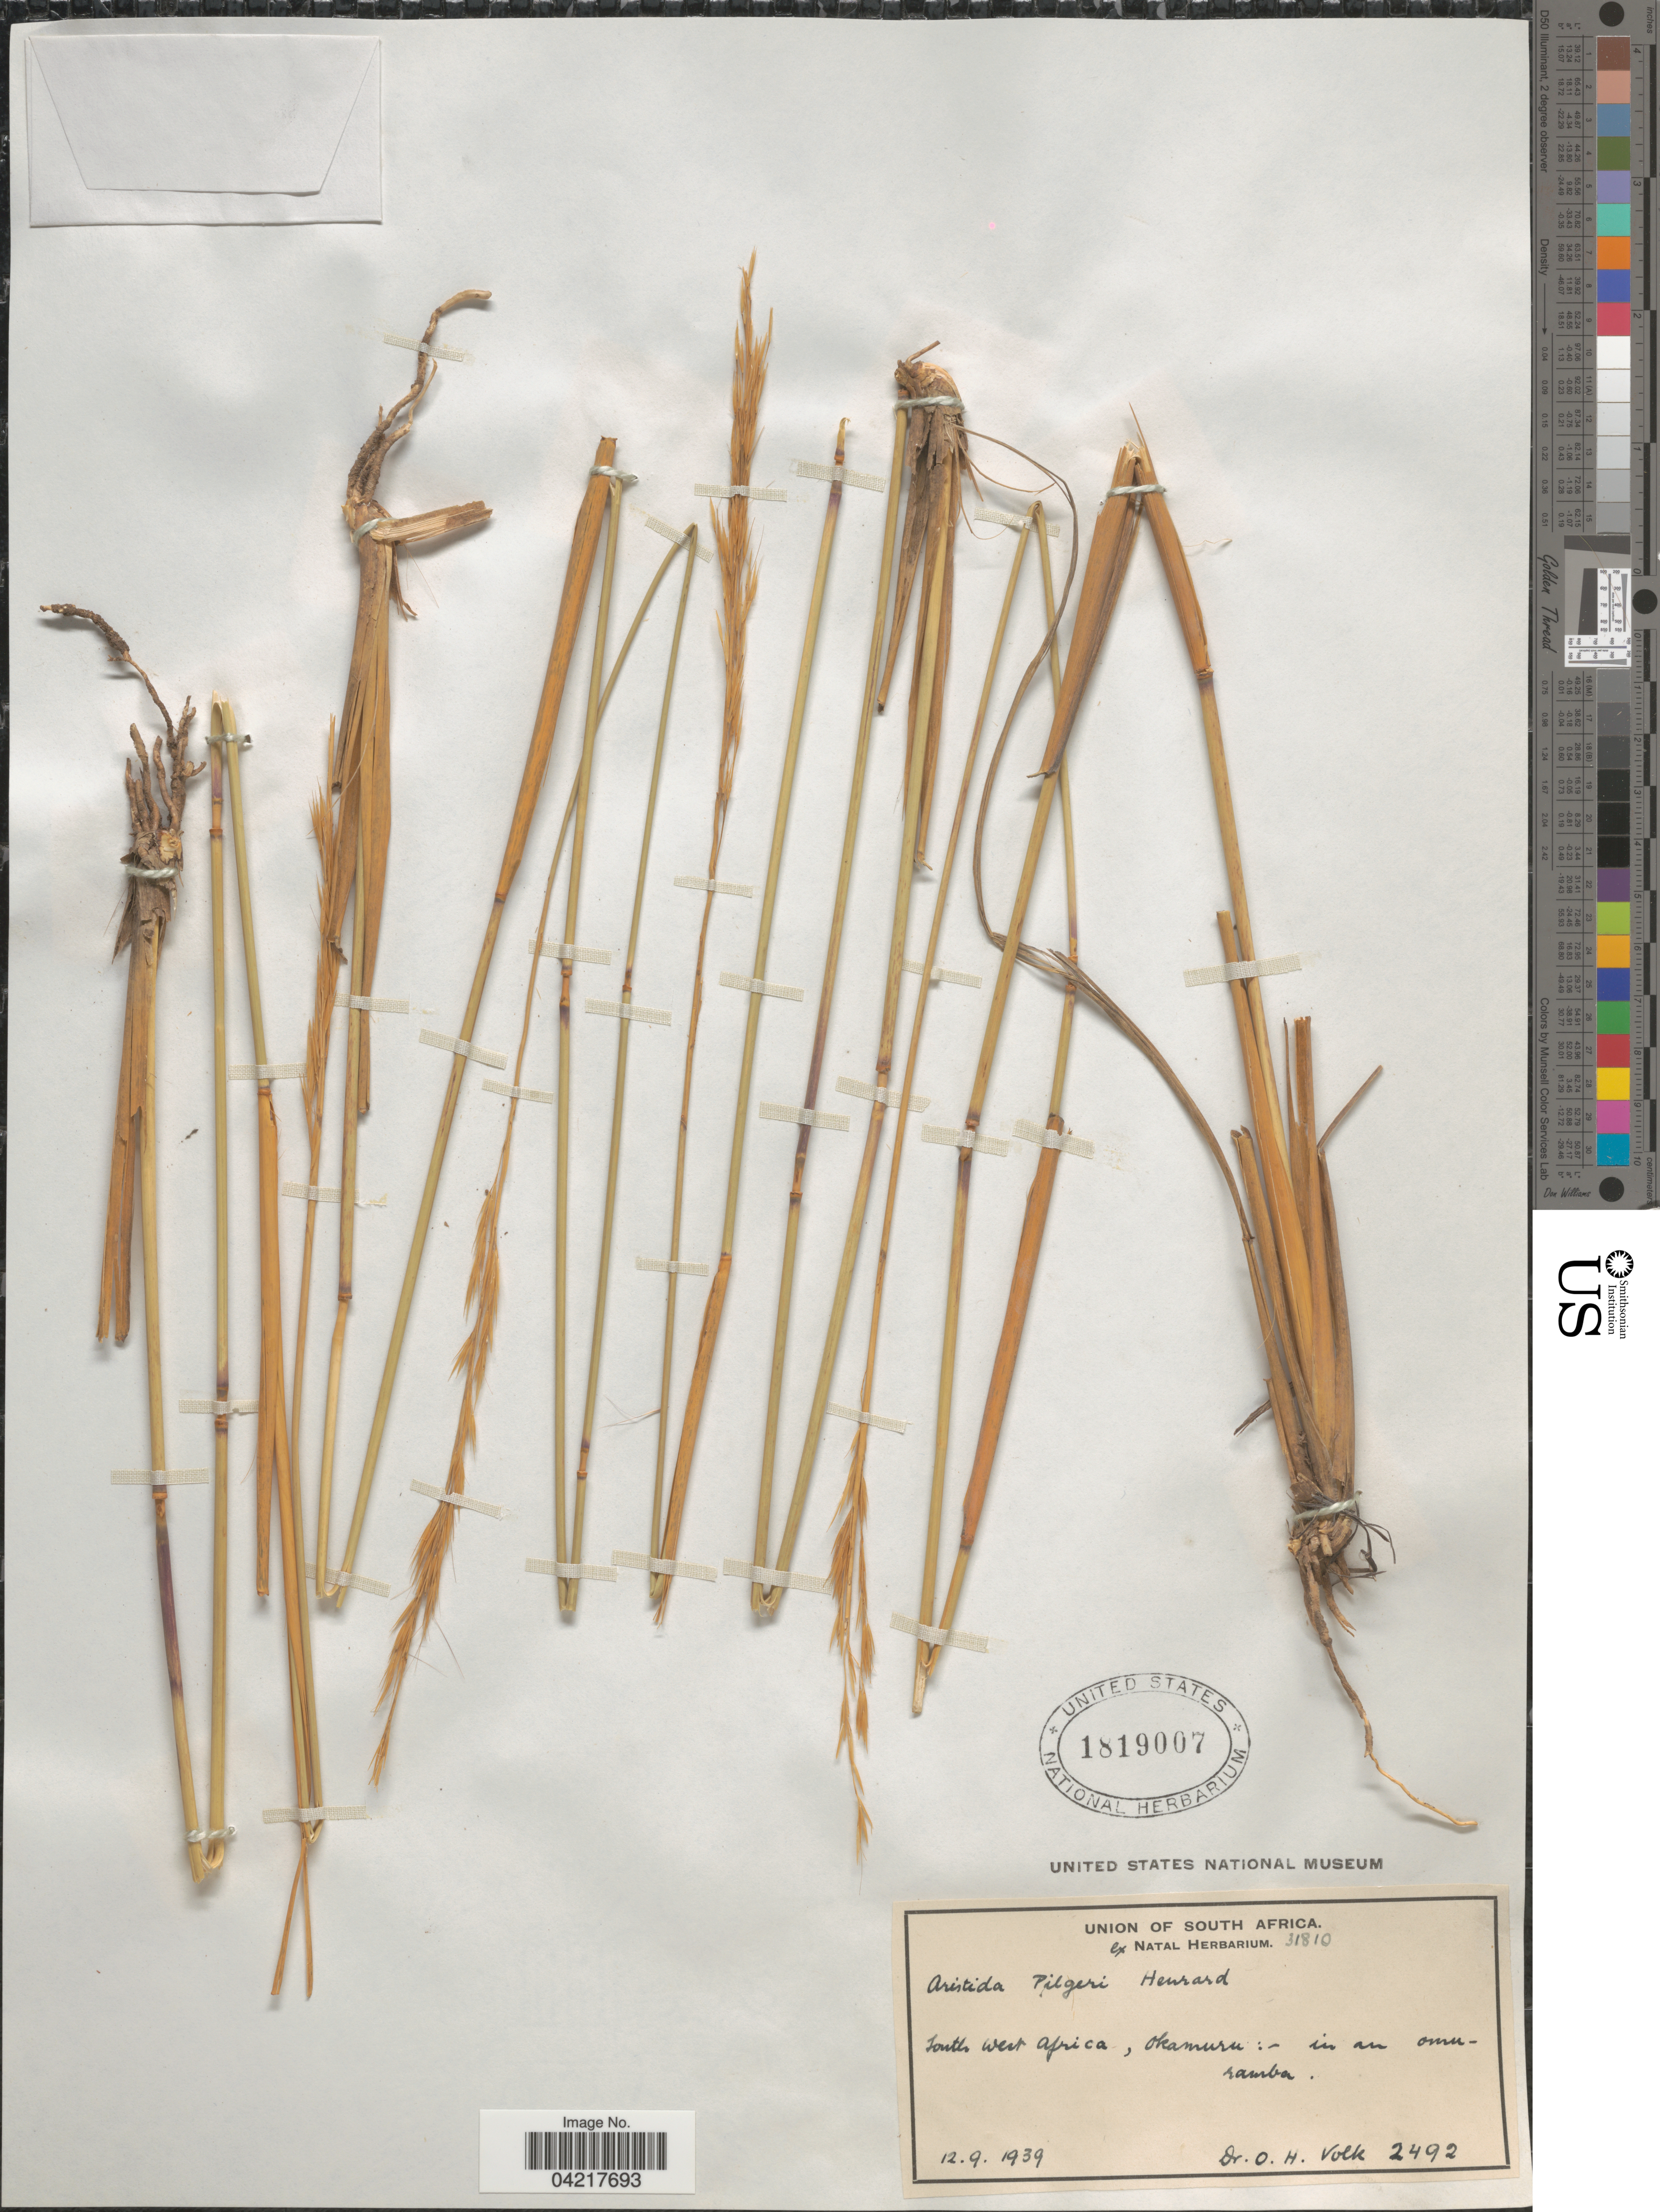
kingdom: Plantae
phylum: Tracheophyta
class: Liliopsida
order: Poales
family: Poaceae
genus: Aristida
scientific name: Aristida pilgeri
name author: Henr.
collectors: O. Volk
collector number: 2492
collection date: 1939-09-12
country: Namibia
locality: Union of South Africa. South West Africa, Okamuru.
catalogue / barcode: US 1819007